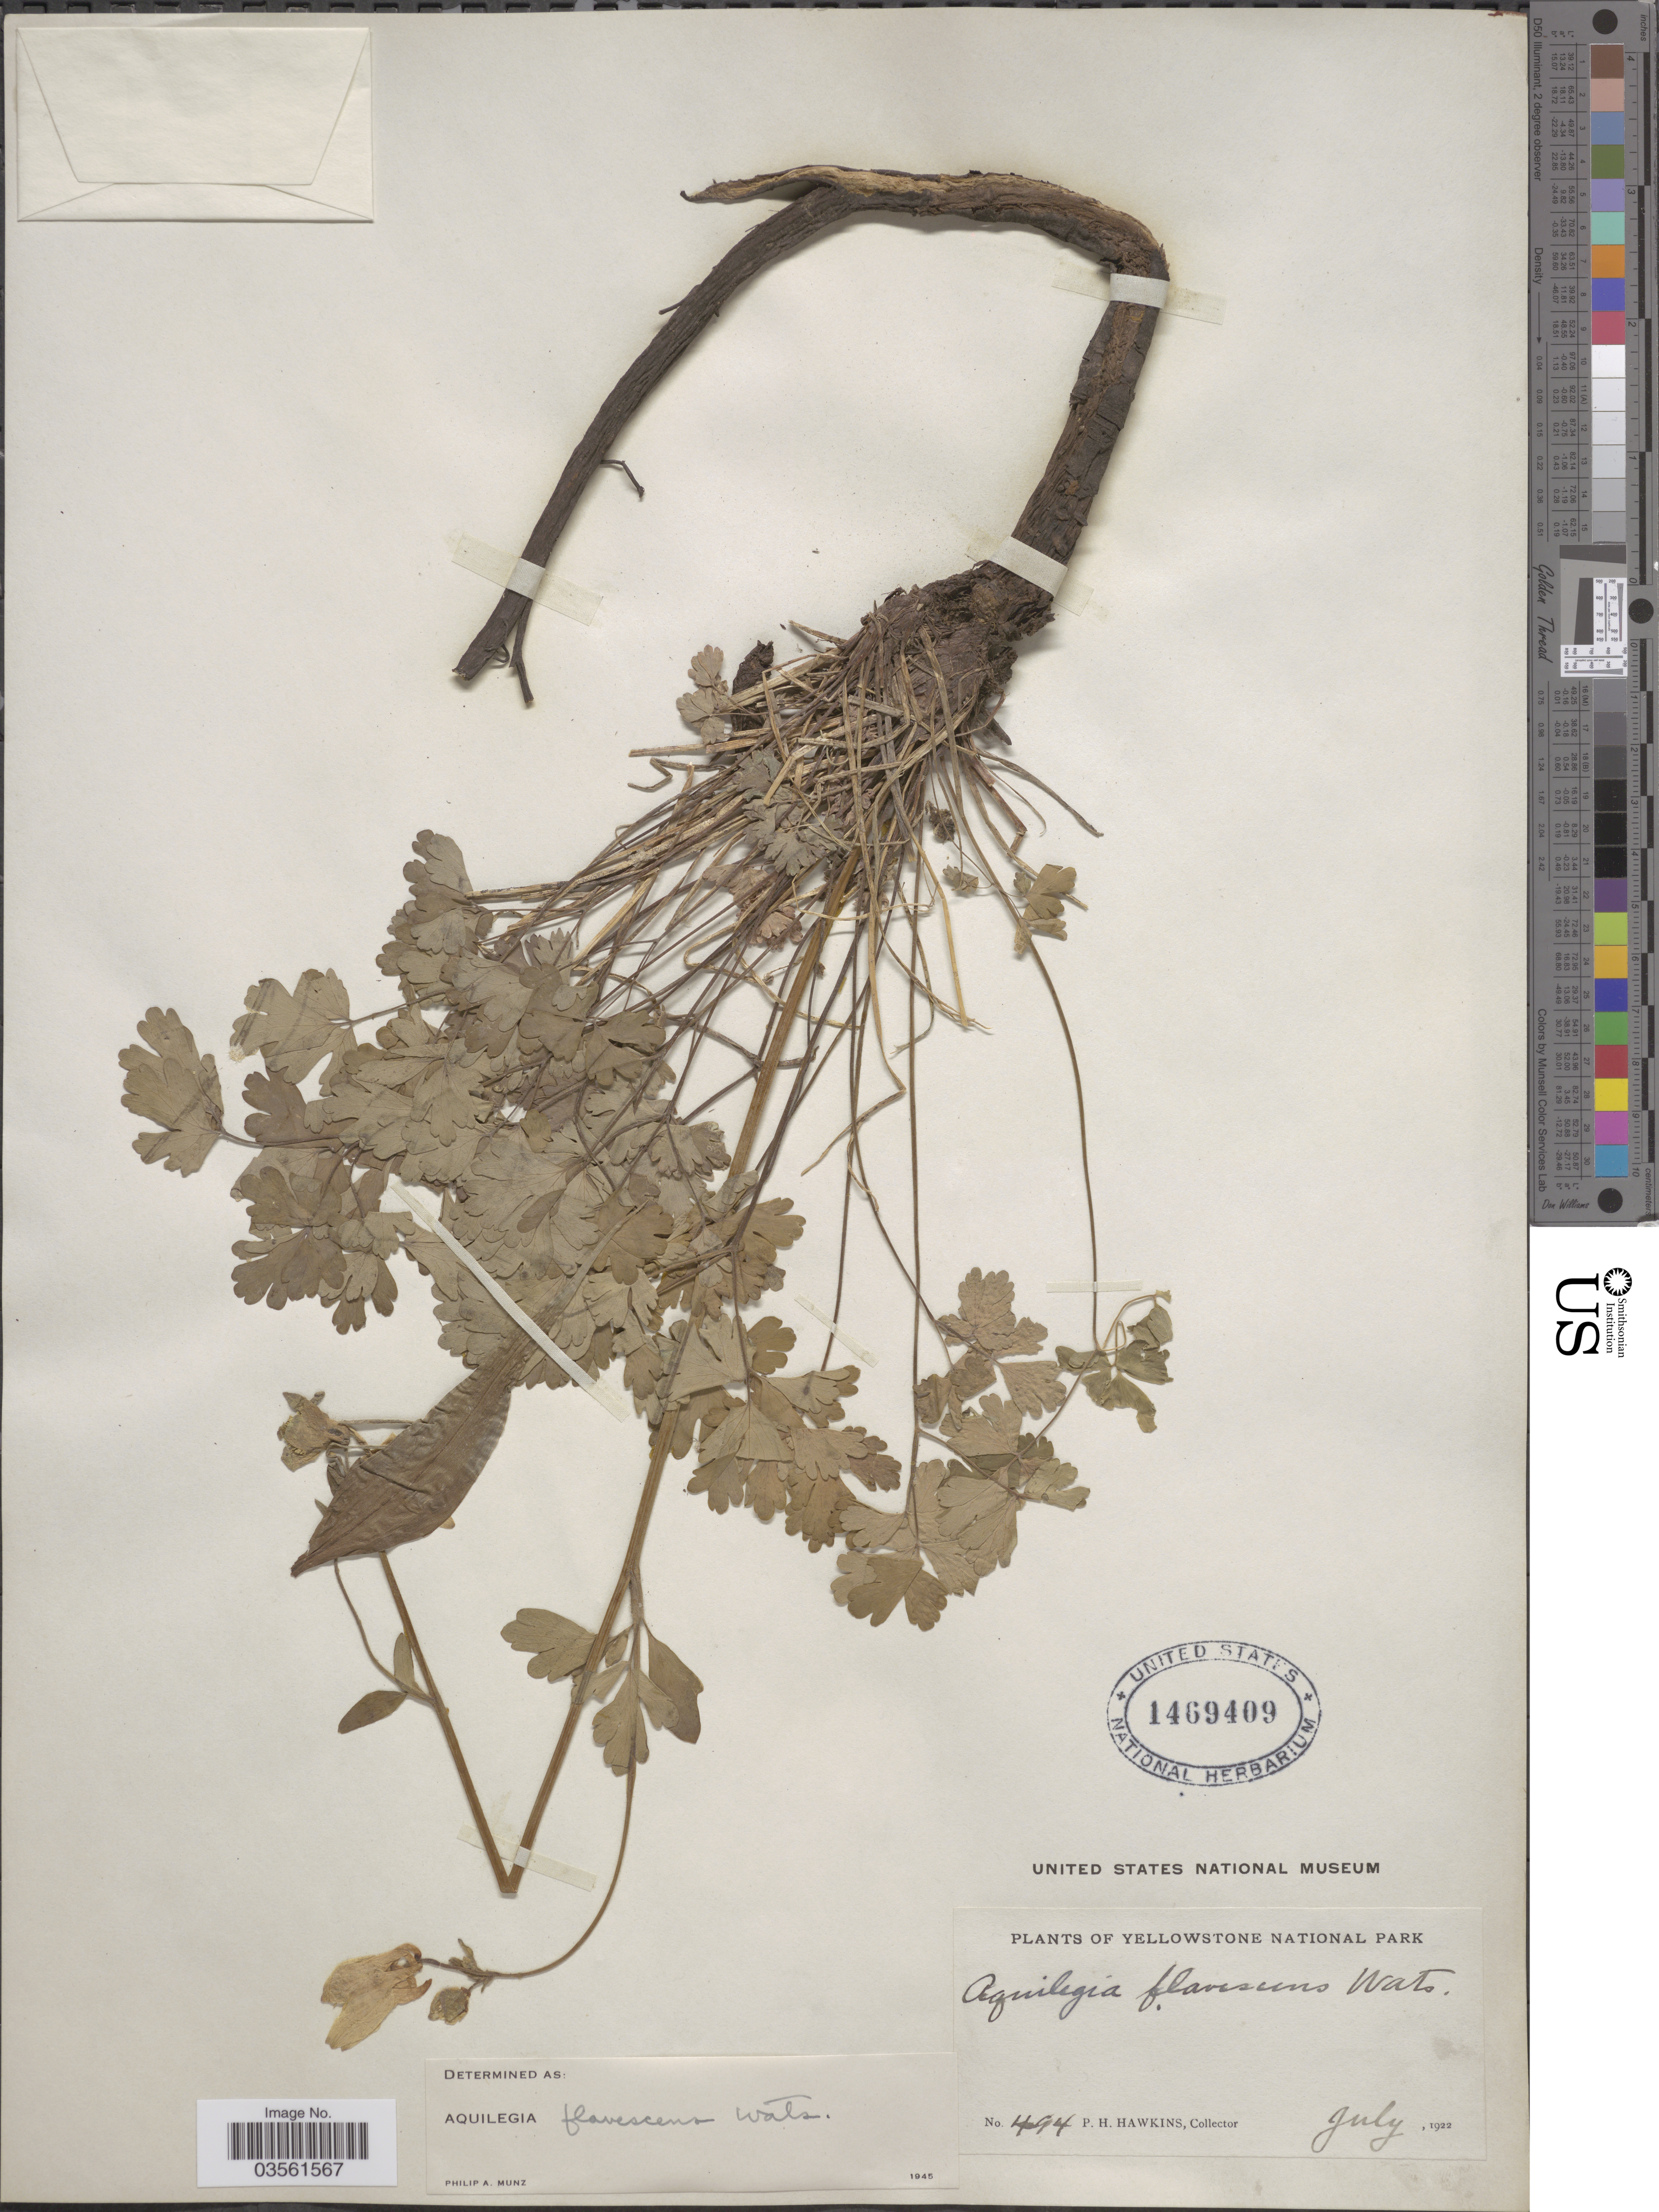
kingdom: Plantae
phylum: Tracheophyta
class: Magnoliopsida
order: Ranunculales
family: Ranunculaceae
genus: Aquilegia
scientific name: Aquilegia flavescens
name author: S. Watson in C. King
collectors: P. Hawkins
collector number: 494*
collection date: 1922-07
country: United States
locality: Yellowstone National Park.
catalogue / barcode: US 1469409